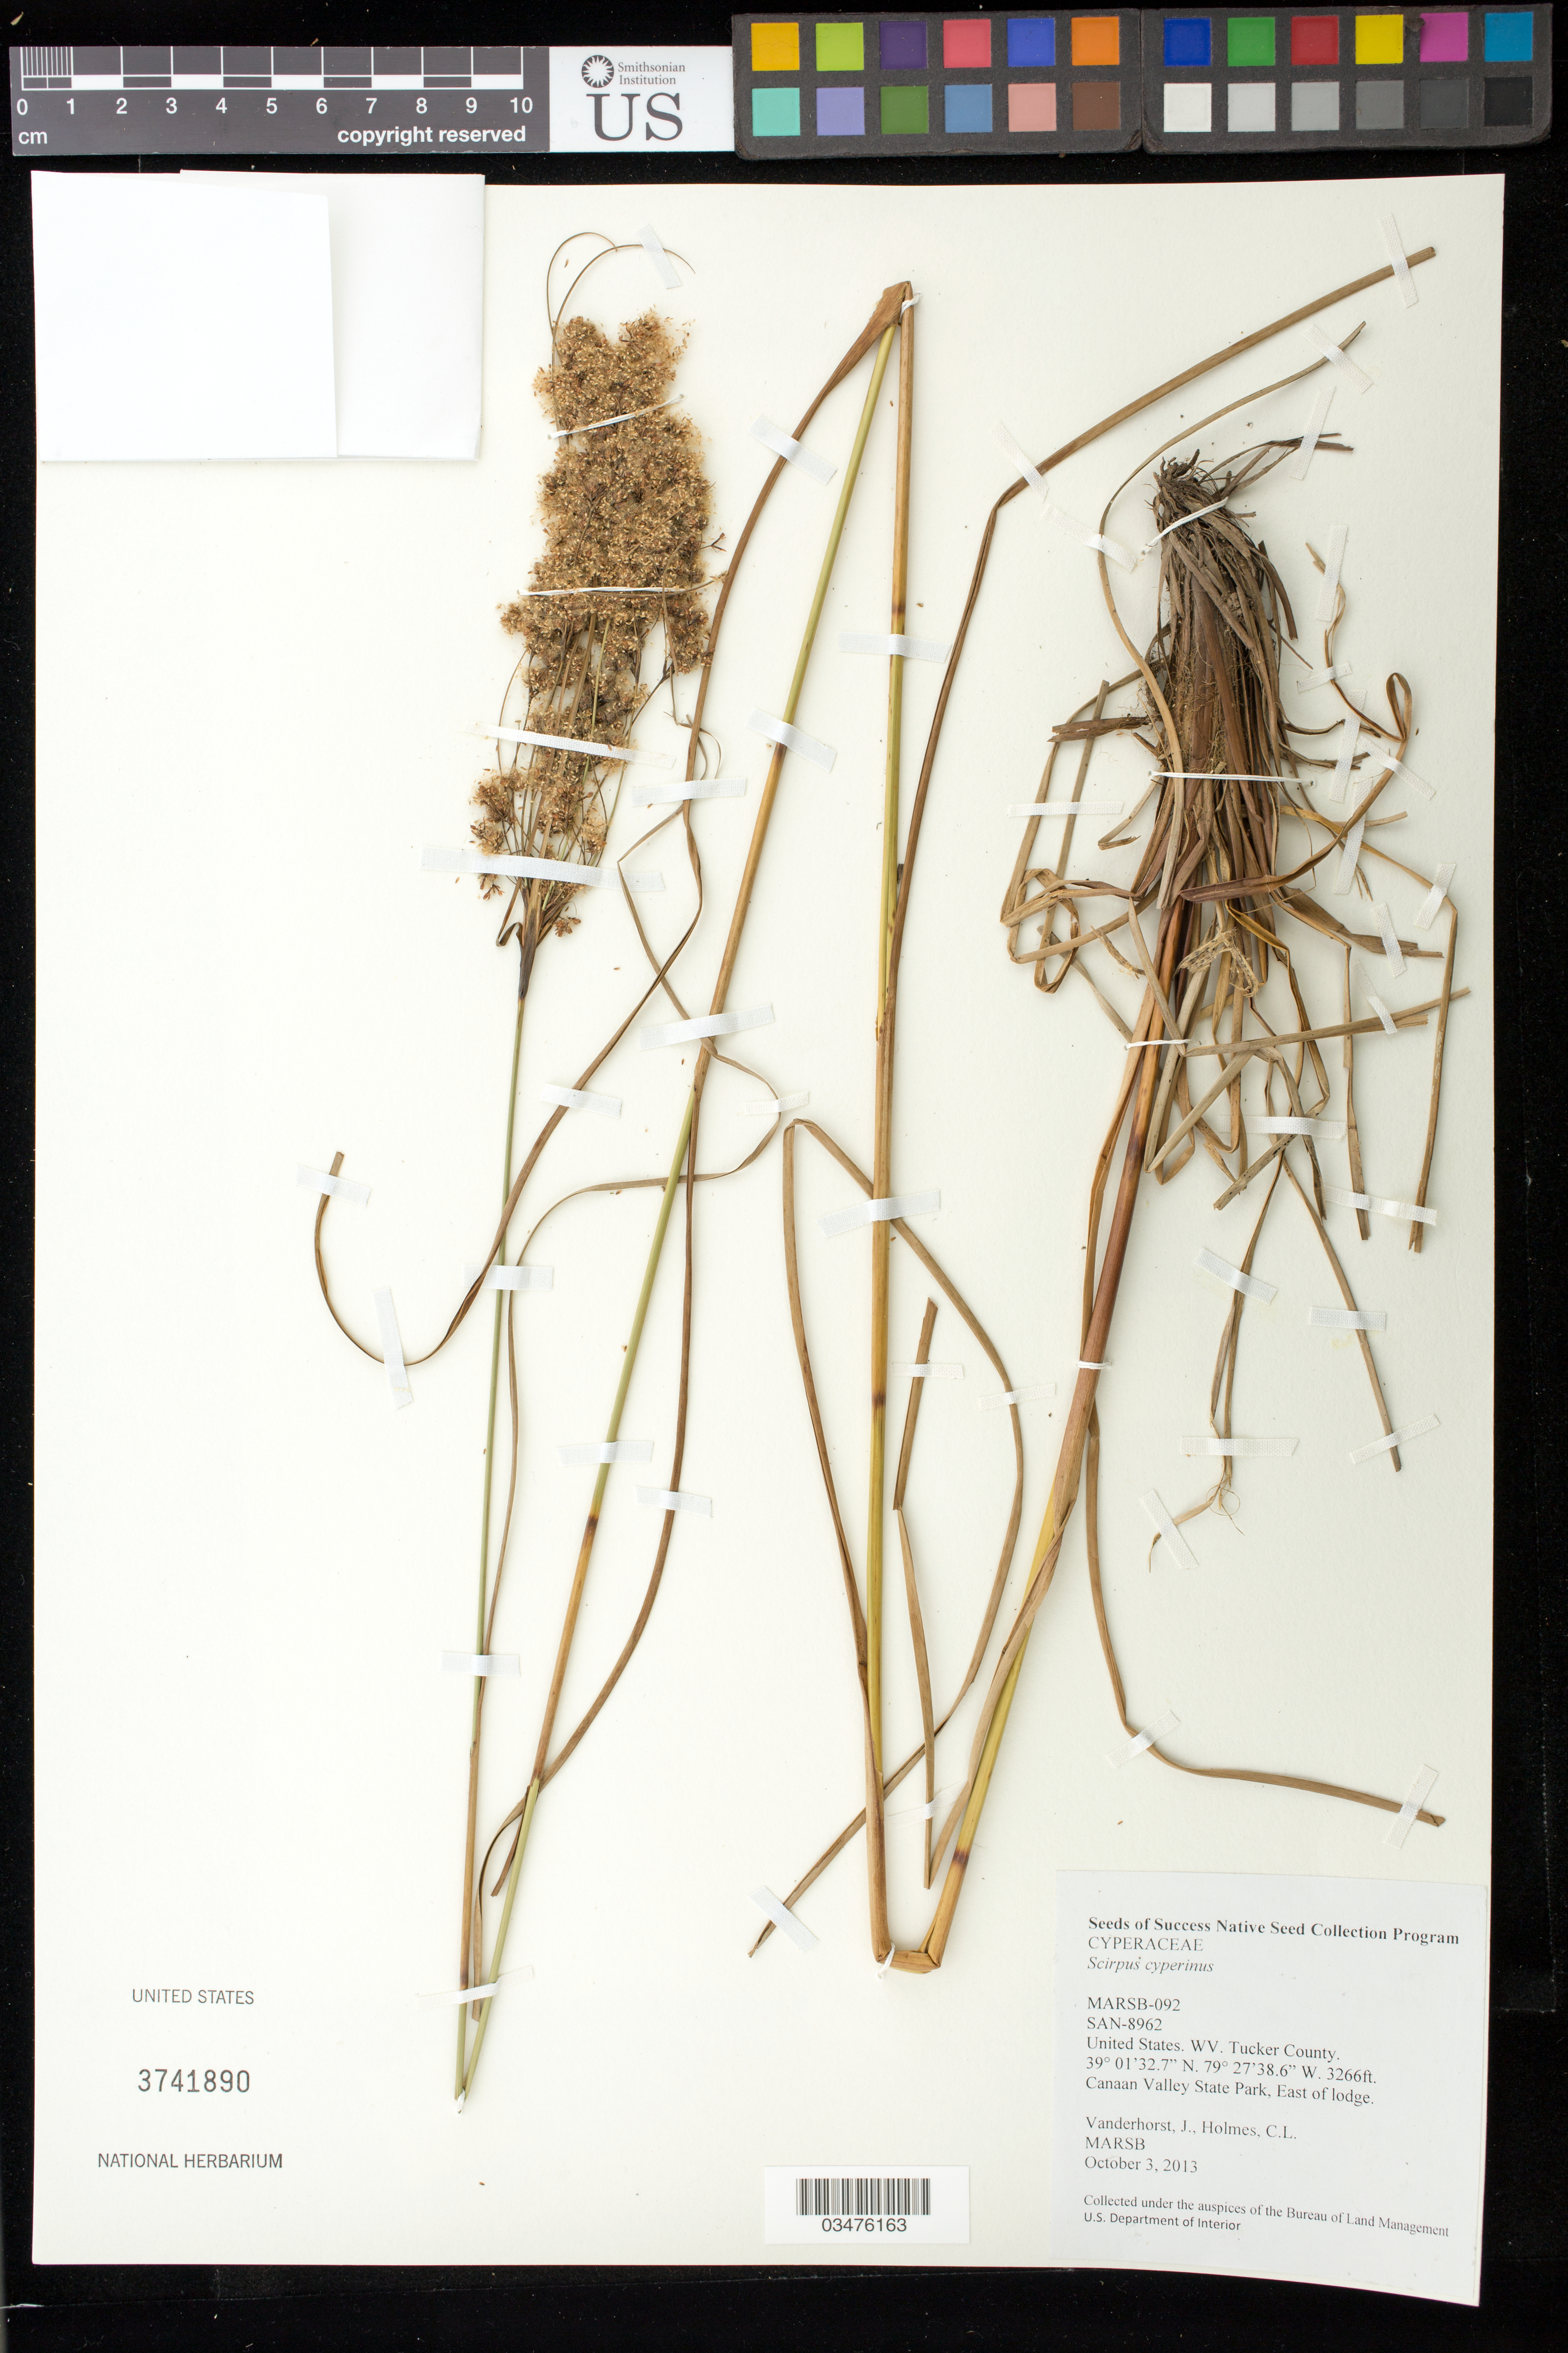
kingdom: Plantae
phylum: Tracheophyta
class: Liliopsida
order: Poales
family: Cyperaceae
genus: Scirpus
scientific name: Scirpus cyperinus (L.) Kunth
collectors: J. Vanderhorst & C. Holmes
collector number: MARSB-092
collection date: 2013-10-03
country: United States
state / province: West Virginia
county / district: Tucker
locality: Canaan Valley State Park, East of lodge.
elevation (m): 995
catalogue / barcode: US 3741890